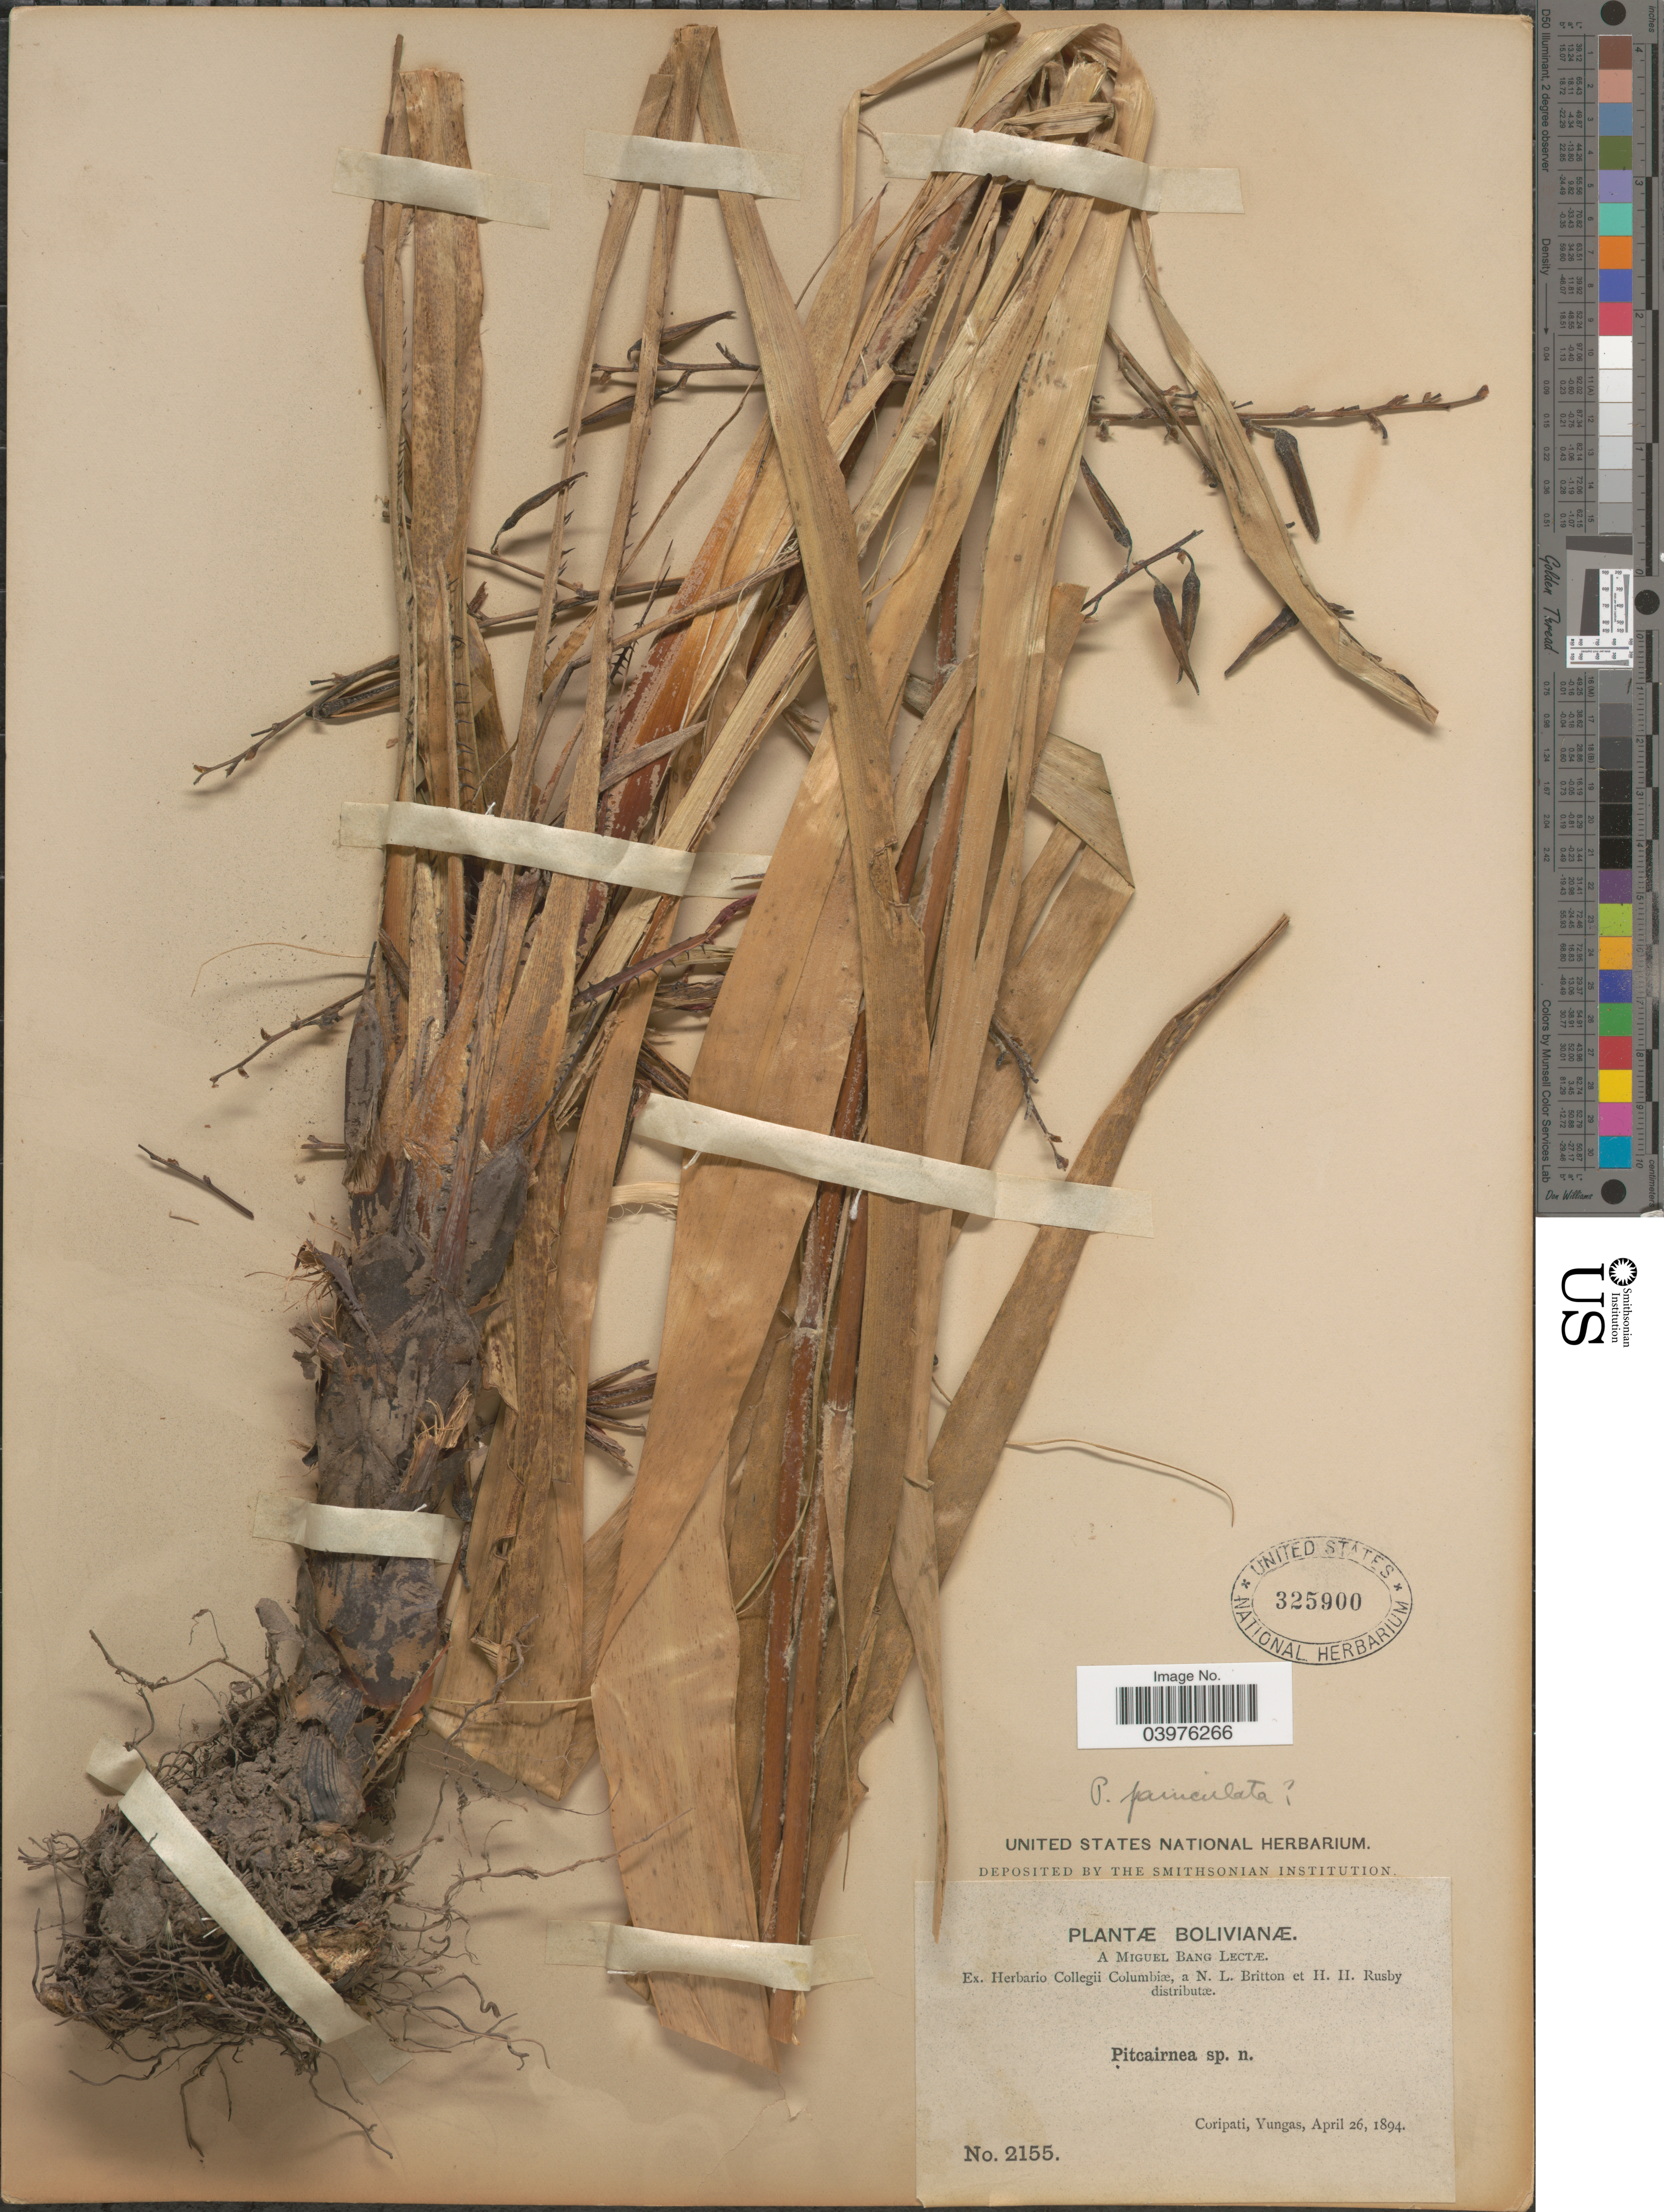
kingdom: Plantae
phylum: Tracheophyta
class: Liliopsida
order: Poales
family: Bromeliaceae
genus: Pitcairnia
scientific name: Pitcairnia paniculata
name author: (Ruiz & Pav.) Ruiz & Pav.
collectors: M. Bang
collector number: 2155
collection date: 1894-04-26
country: Bolivia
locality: Coripati, Yungas.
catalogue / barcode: US 325900